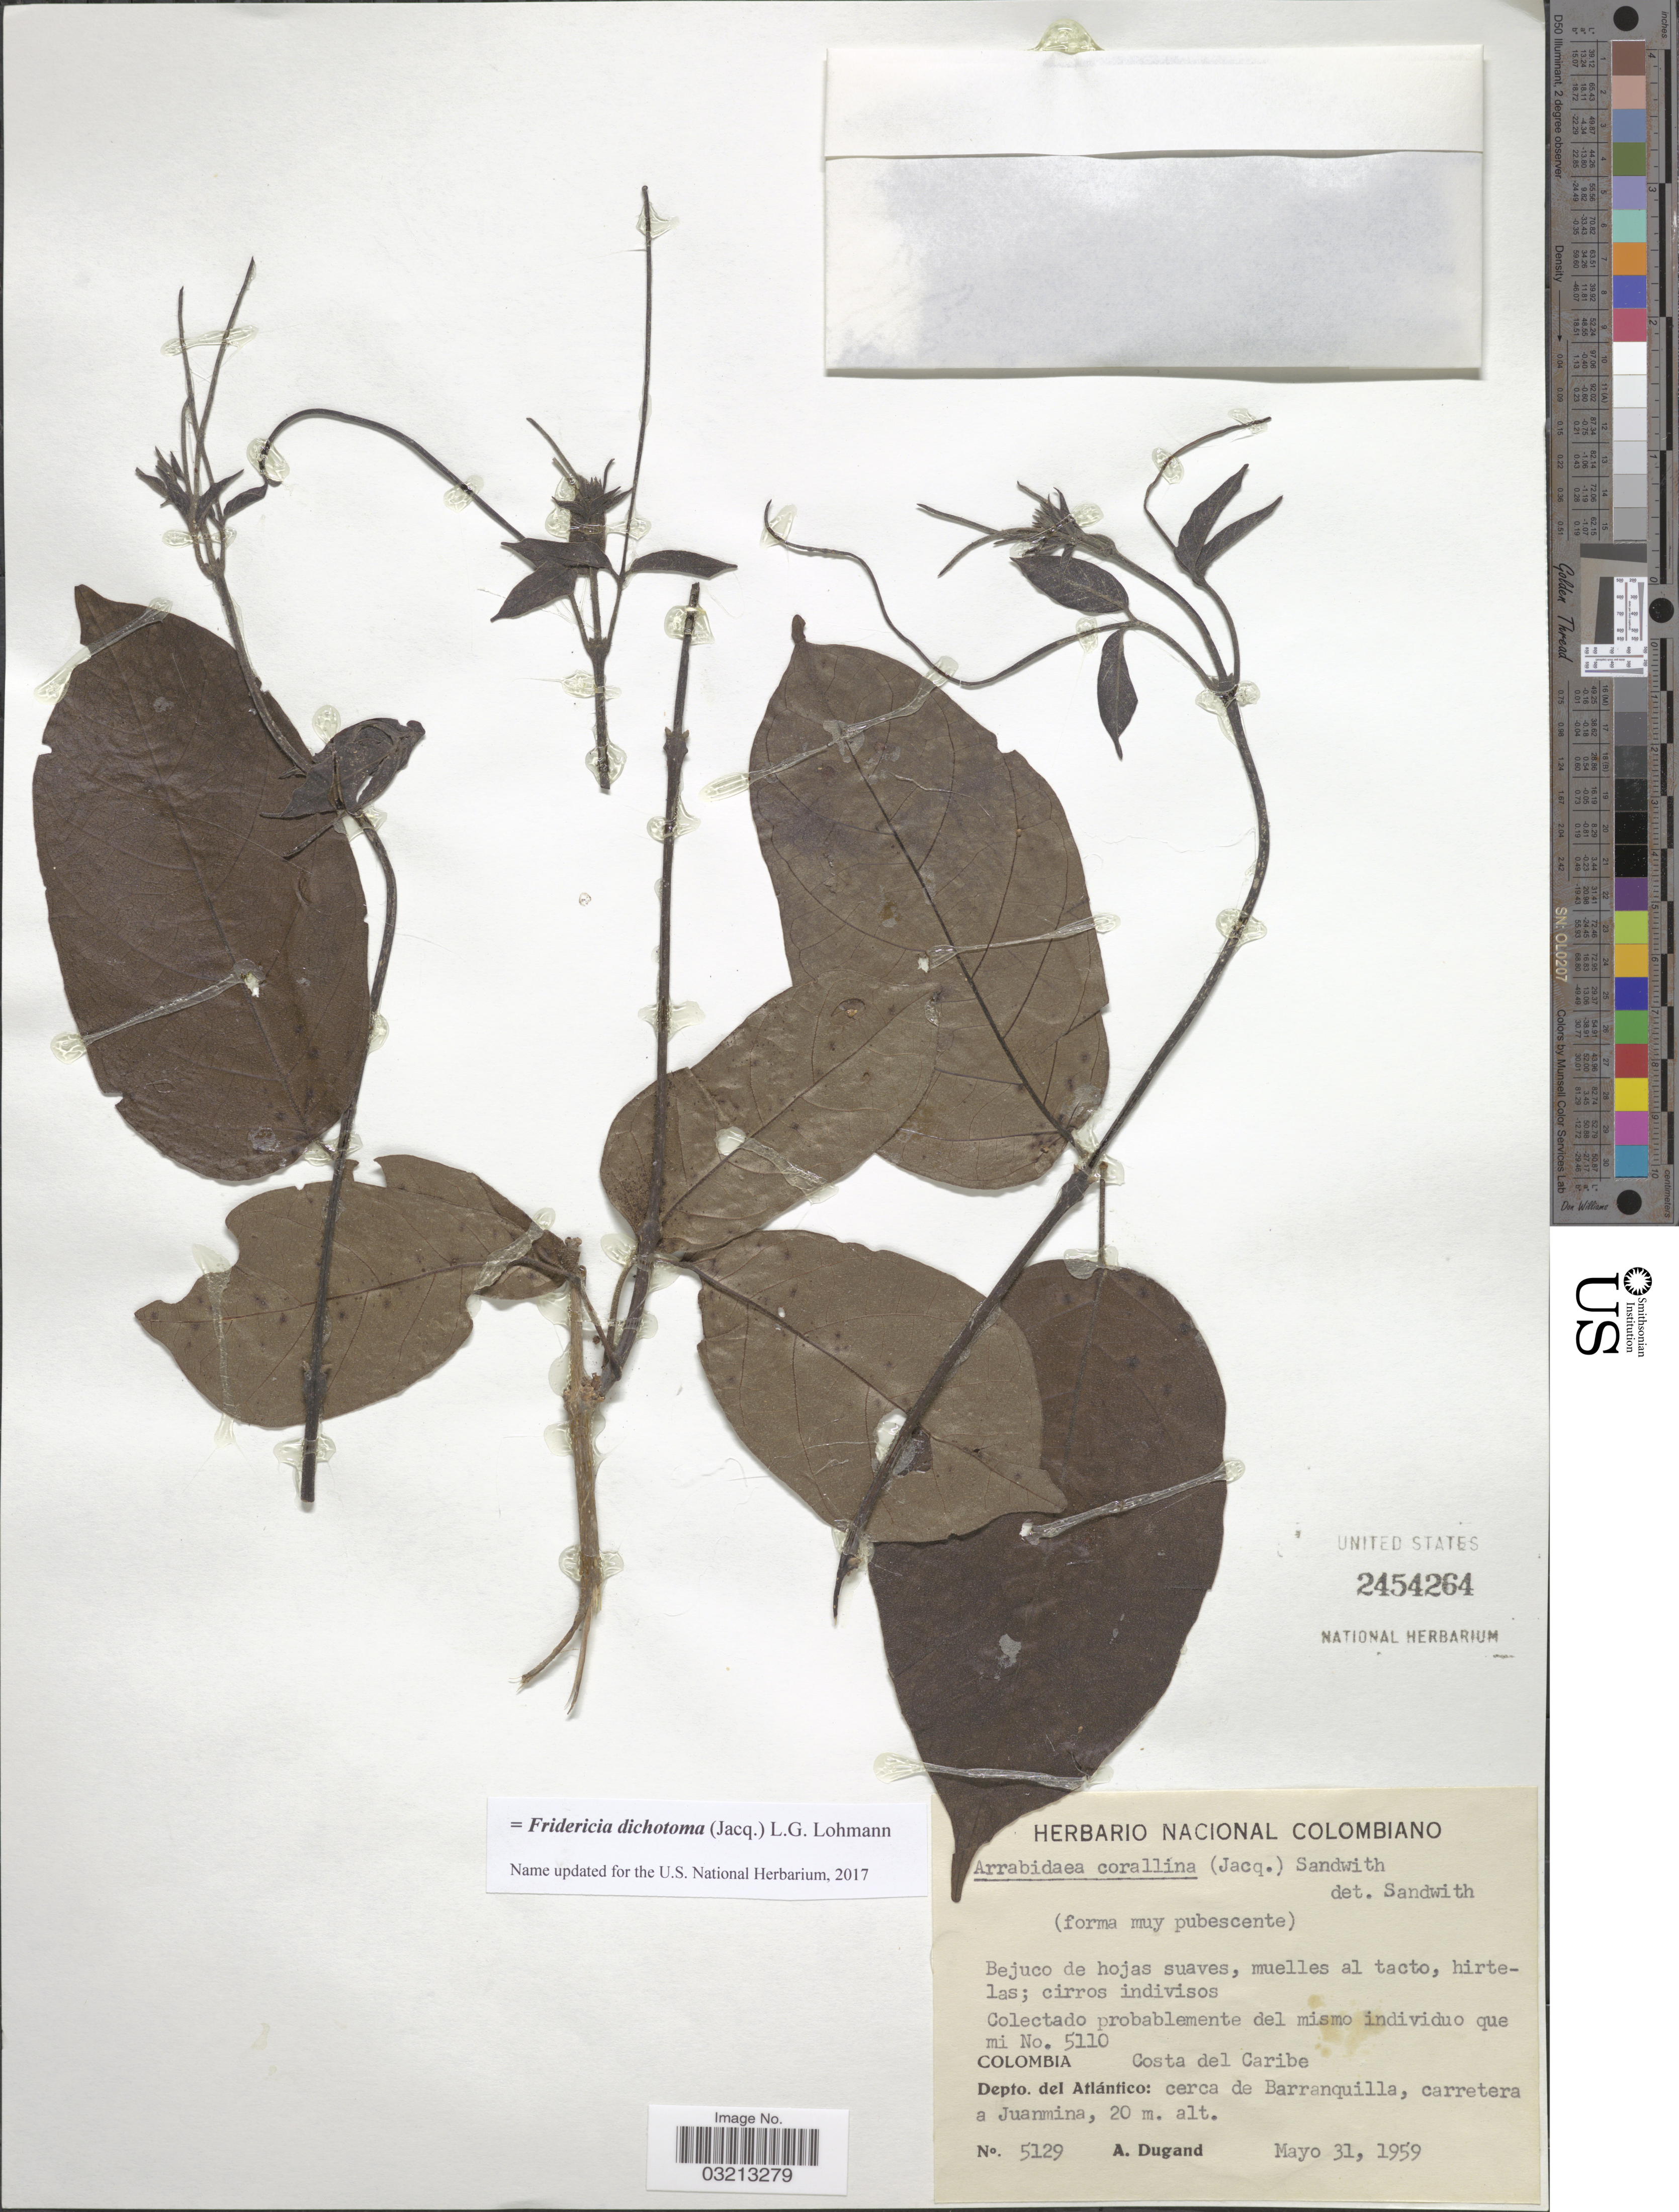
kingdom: Plantae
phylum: Tracheophyta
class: Magnoliopsida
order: Lamiales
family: Bignoniaceae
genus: Fridericia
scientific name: Fridericia dichotoma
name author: (Jacq.) L.G. Lohmann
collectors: A. Dugand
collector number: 5129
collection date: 1959-05-31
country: Colombia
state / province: Atlántico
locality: Costa del Caribe. Depto. del Atlántico: cerca de Barranquilla, carretera a Juanmina.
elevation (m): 20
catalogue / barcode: US 2454264